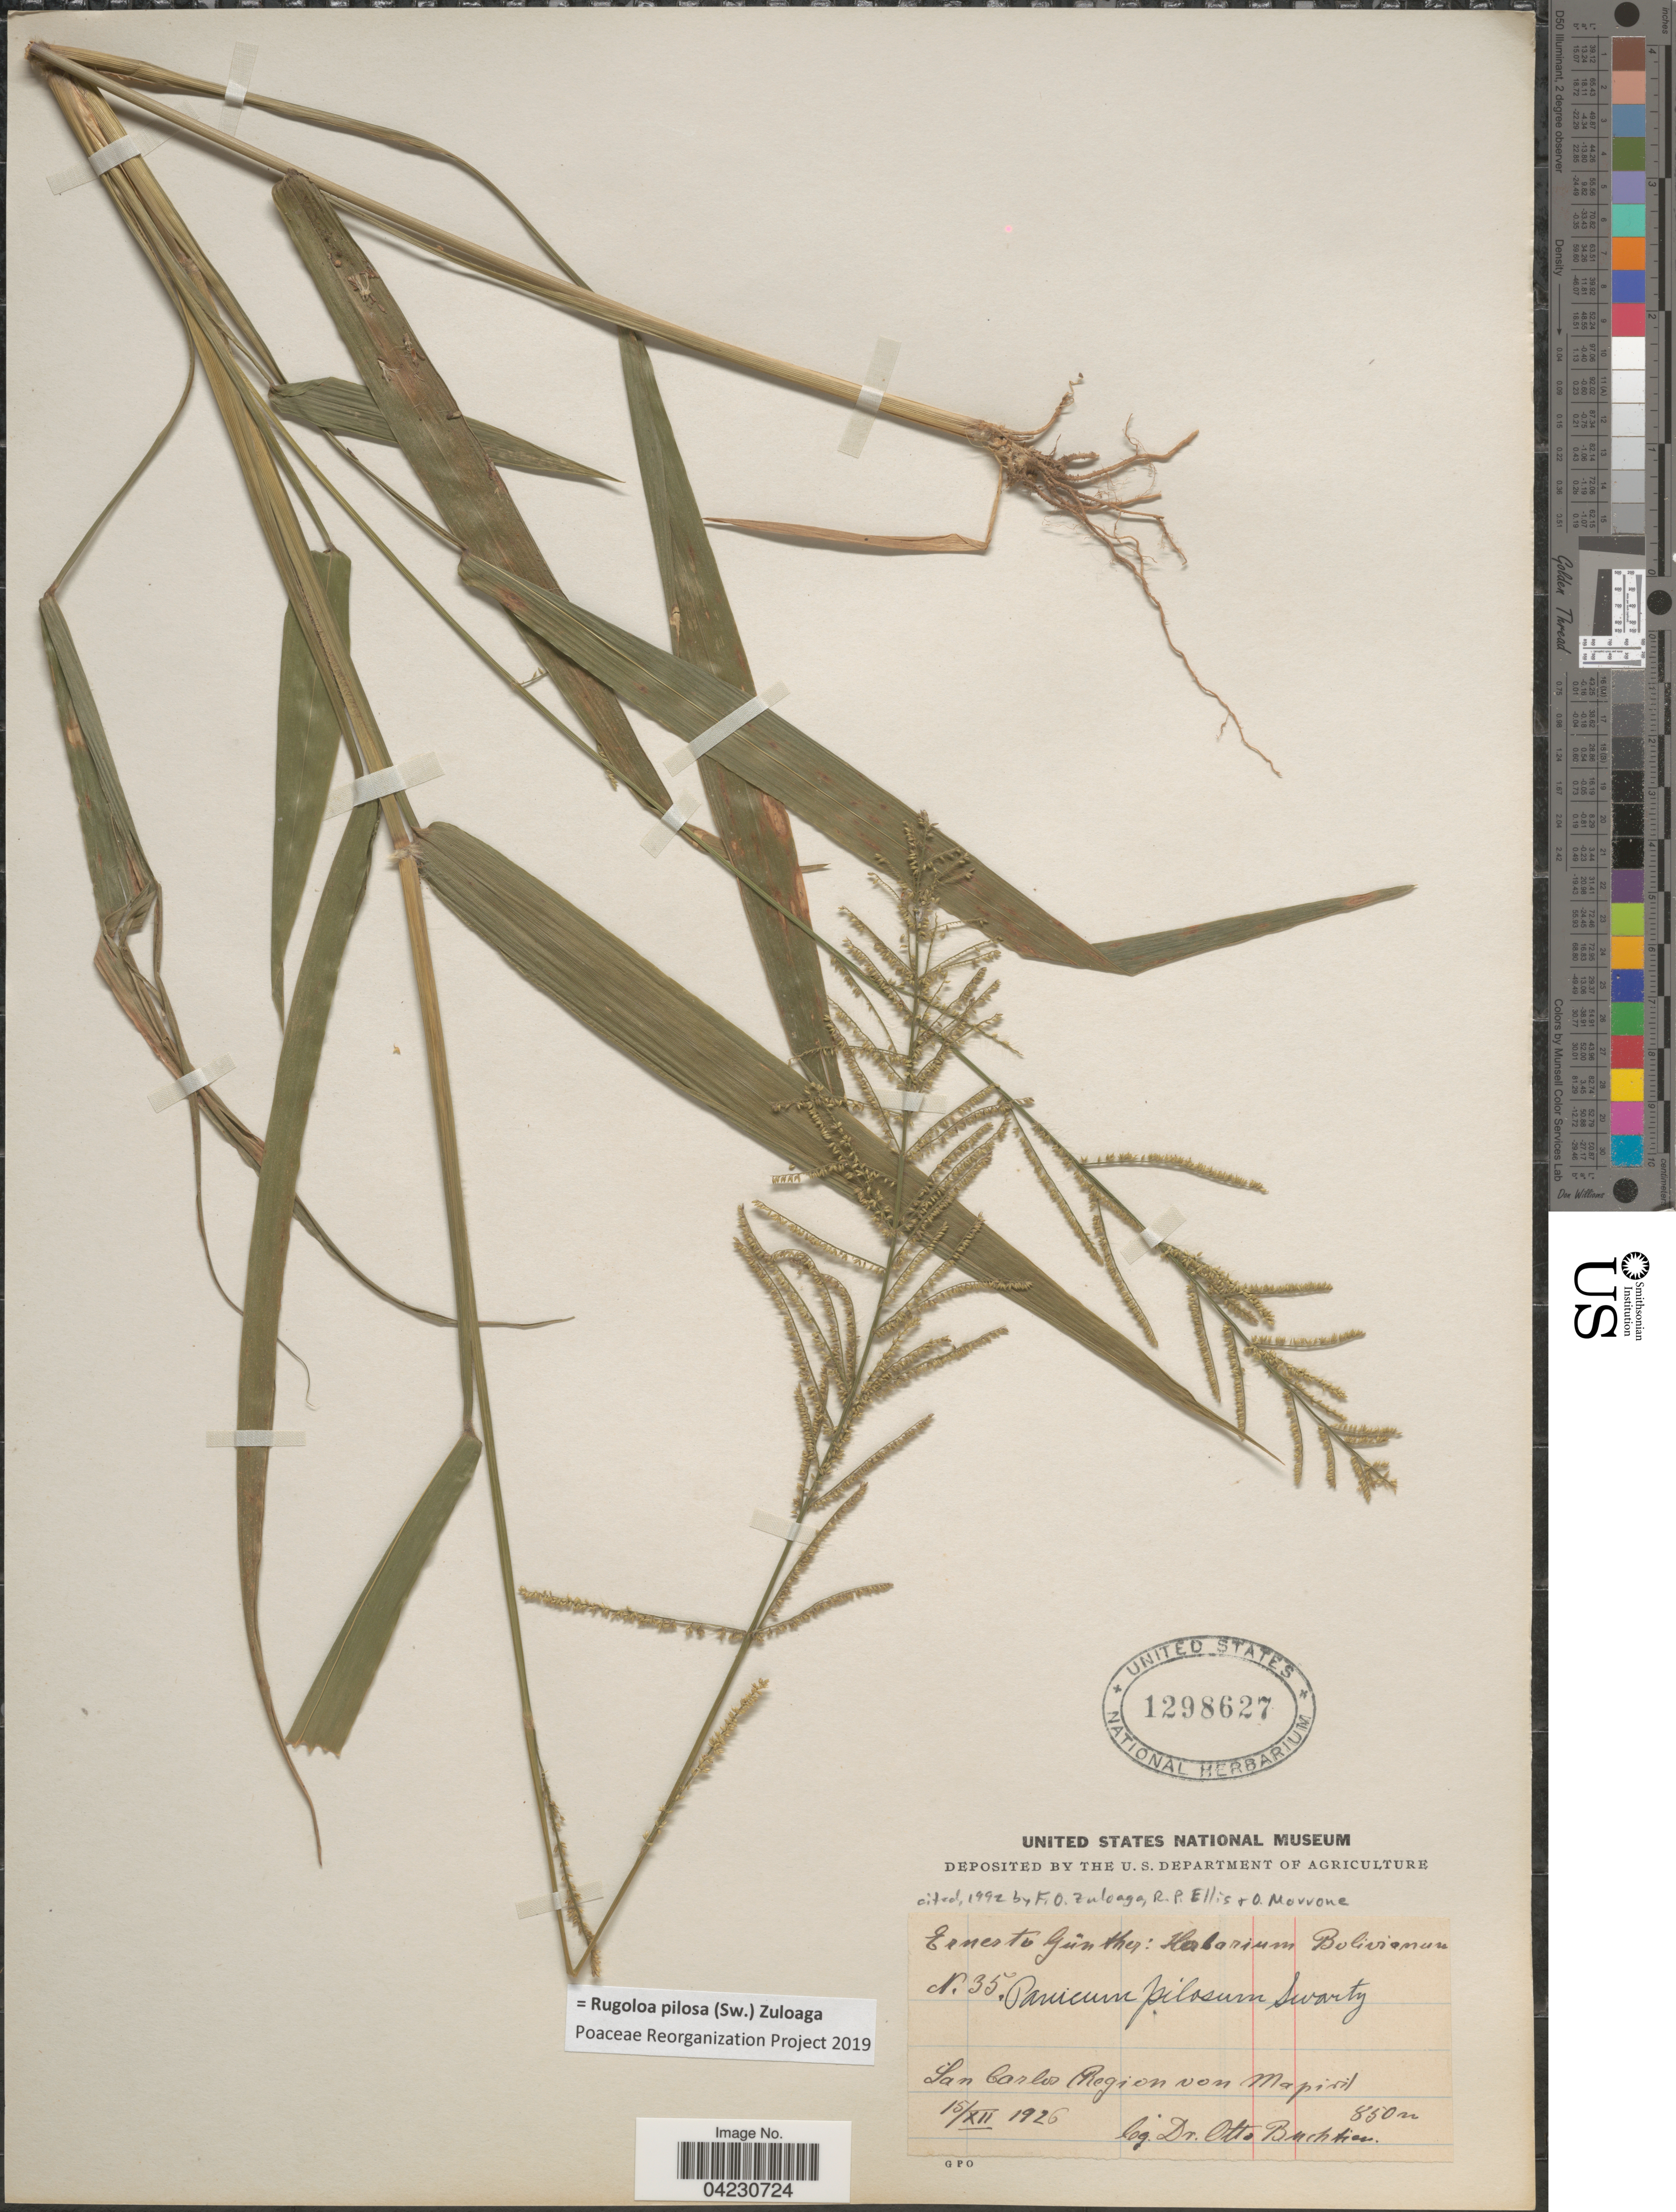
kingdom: Plantae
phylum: Tracheophyta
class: Liliopsida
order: Poales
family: Poaceae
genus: Rugoloa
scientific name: Rugoloa pilosa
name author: (Sw.) Zuloaga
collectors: O. Buchtien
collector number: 35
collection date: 1926-12-15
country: Bolivia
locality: San Carlos (Region von Mapiri).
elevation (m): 850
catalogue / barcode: US 1298627